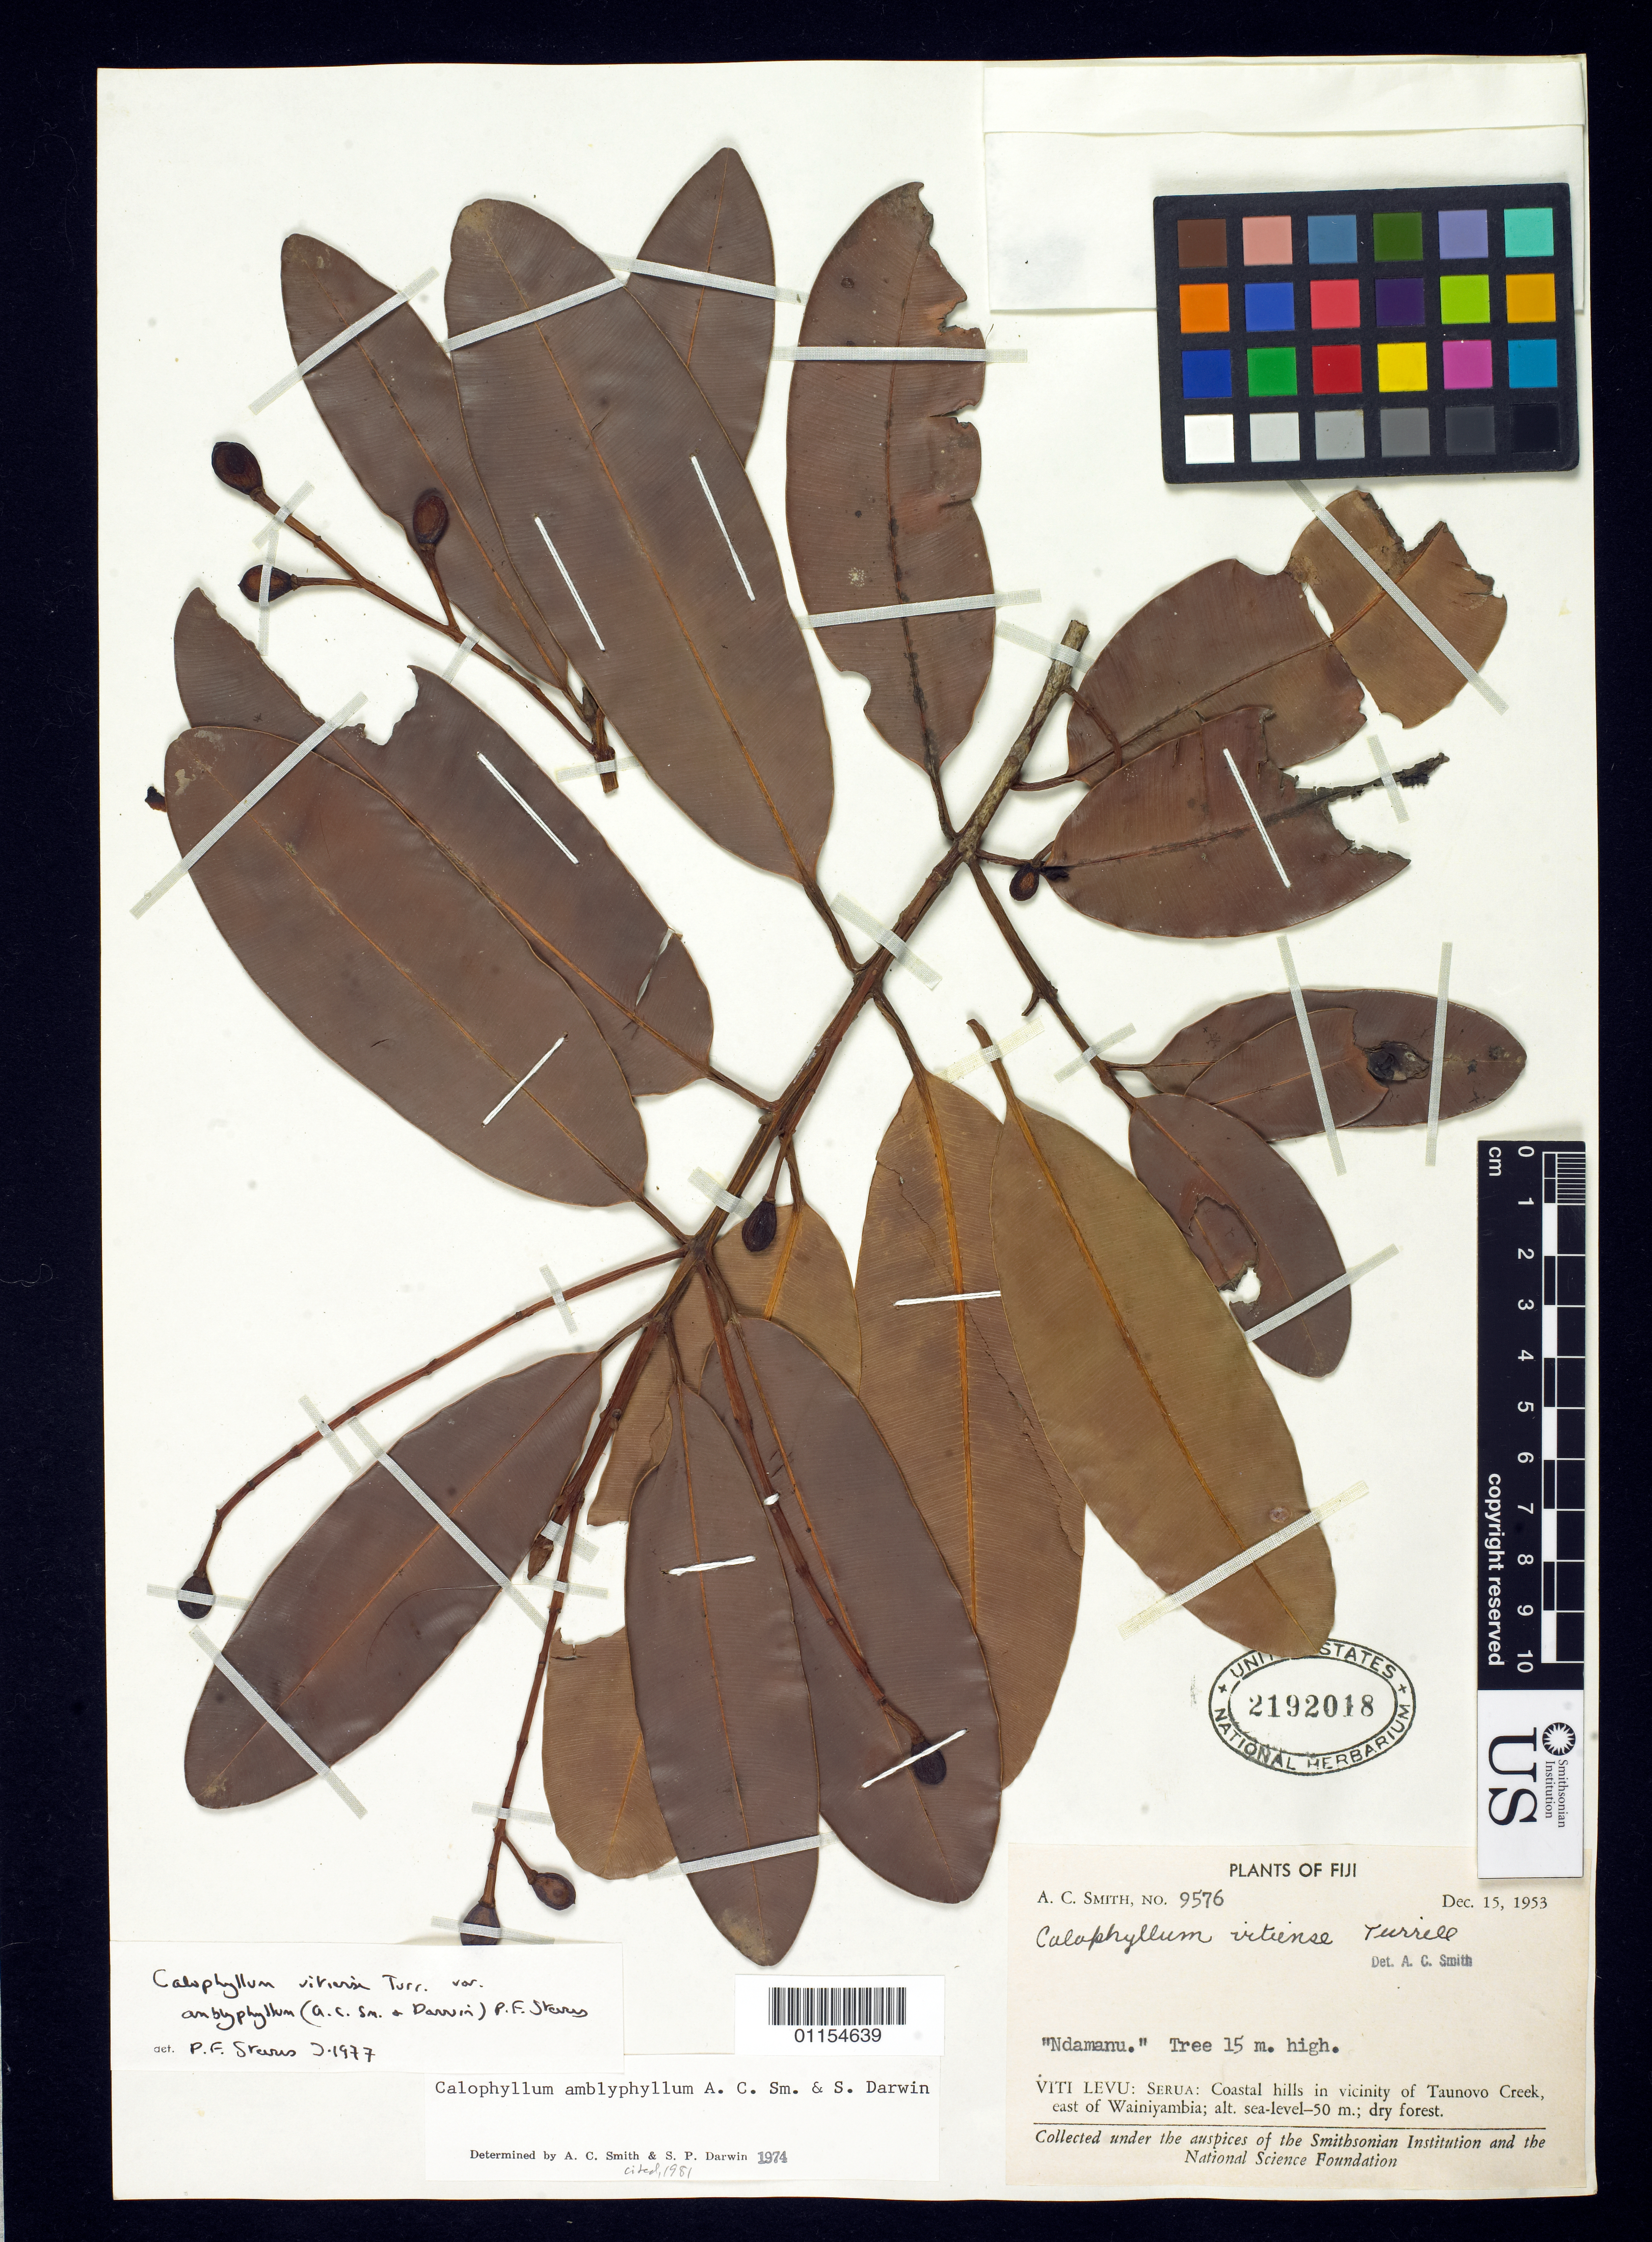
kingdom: Plantae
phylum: Tracheophyta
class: Magnoliopsida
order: Malpighiales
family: Calophyllaceae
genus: Calophyllum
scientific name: Calophyllum vitiense var. amblyphyllum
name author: (A.C. Sm. & S.P. Darwin) P.F. Stevens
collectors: A. C. Smith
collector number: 9576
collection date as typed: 15 Dec 1953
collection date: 1953-12-15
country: Fiji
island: Viti Levu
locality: Serua. Coastal hills in vicinity of Taunovo Creek, E of Wainiyambia. [Viti Levu Group].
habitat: dry forest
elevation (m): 0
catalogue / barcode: US 2192018